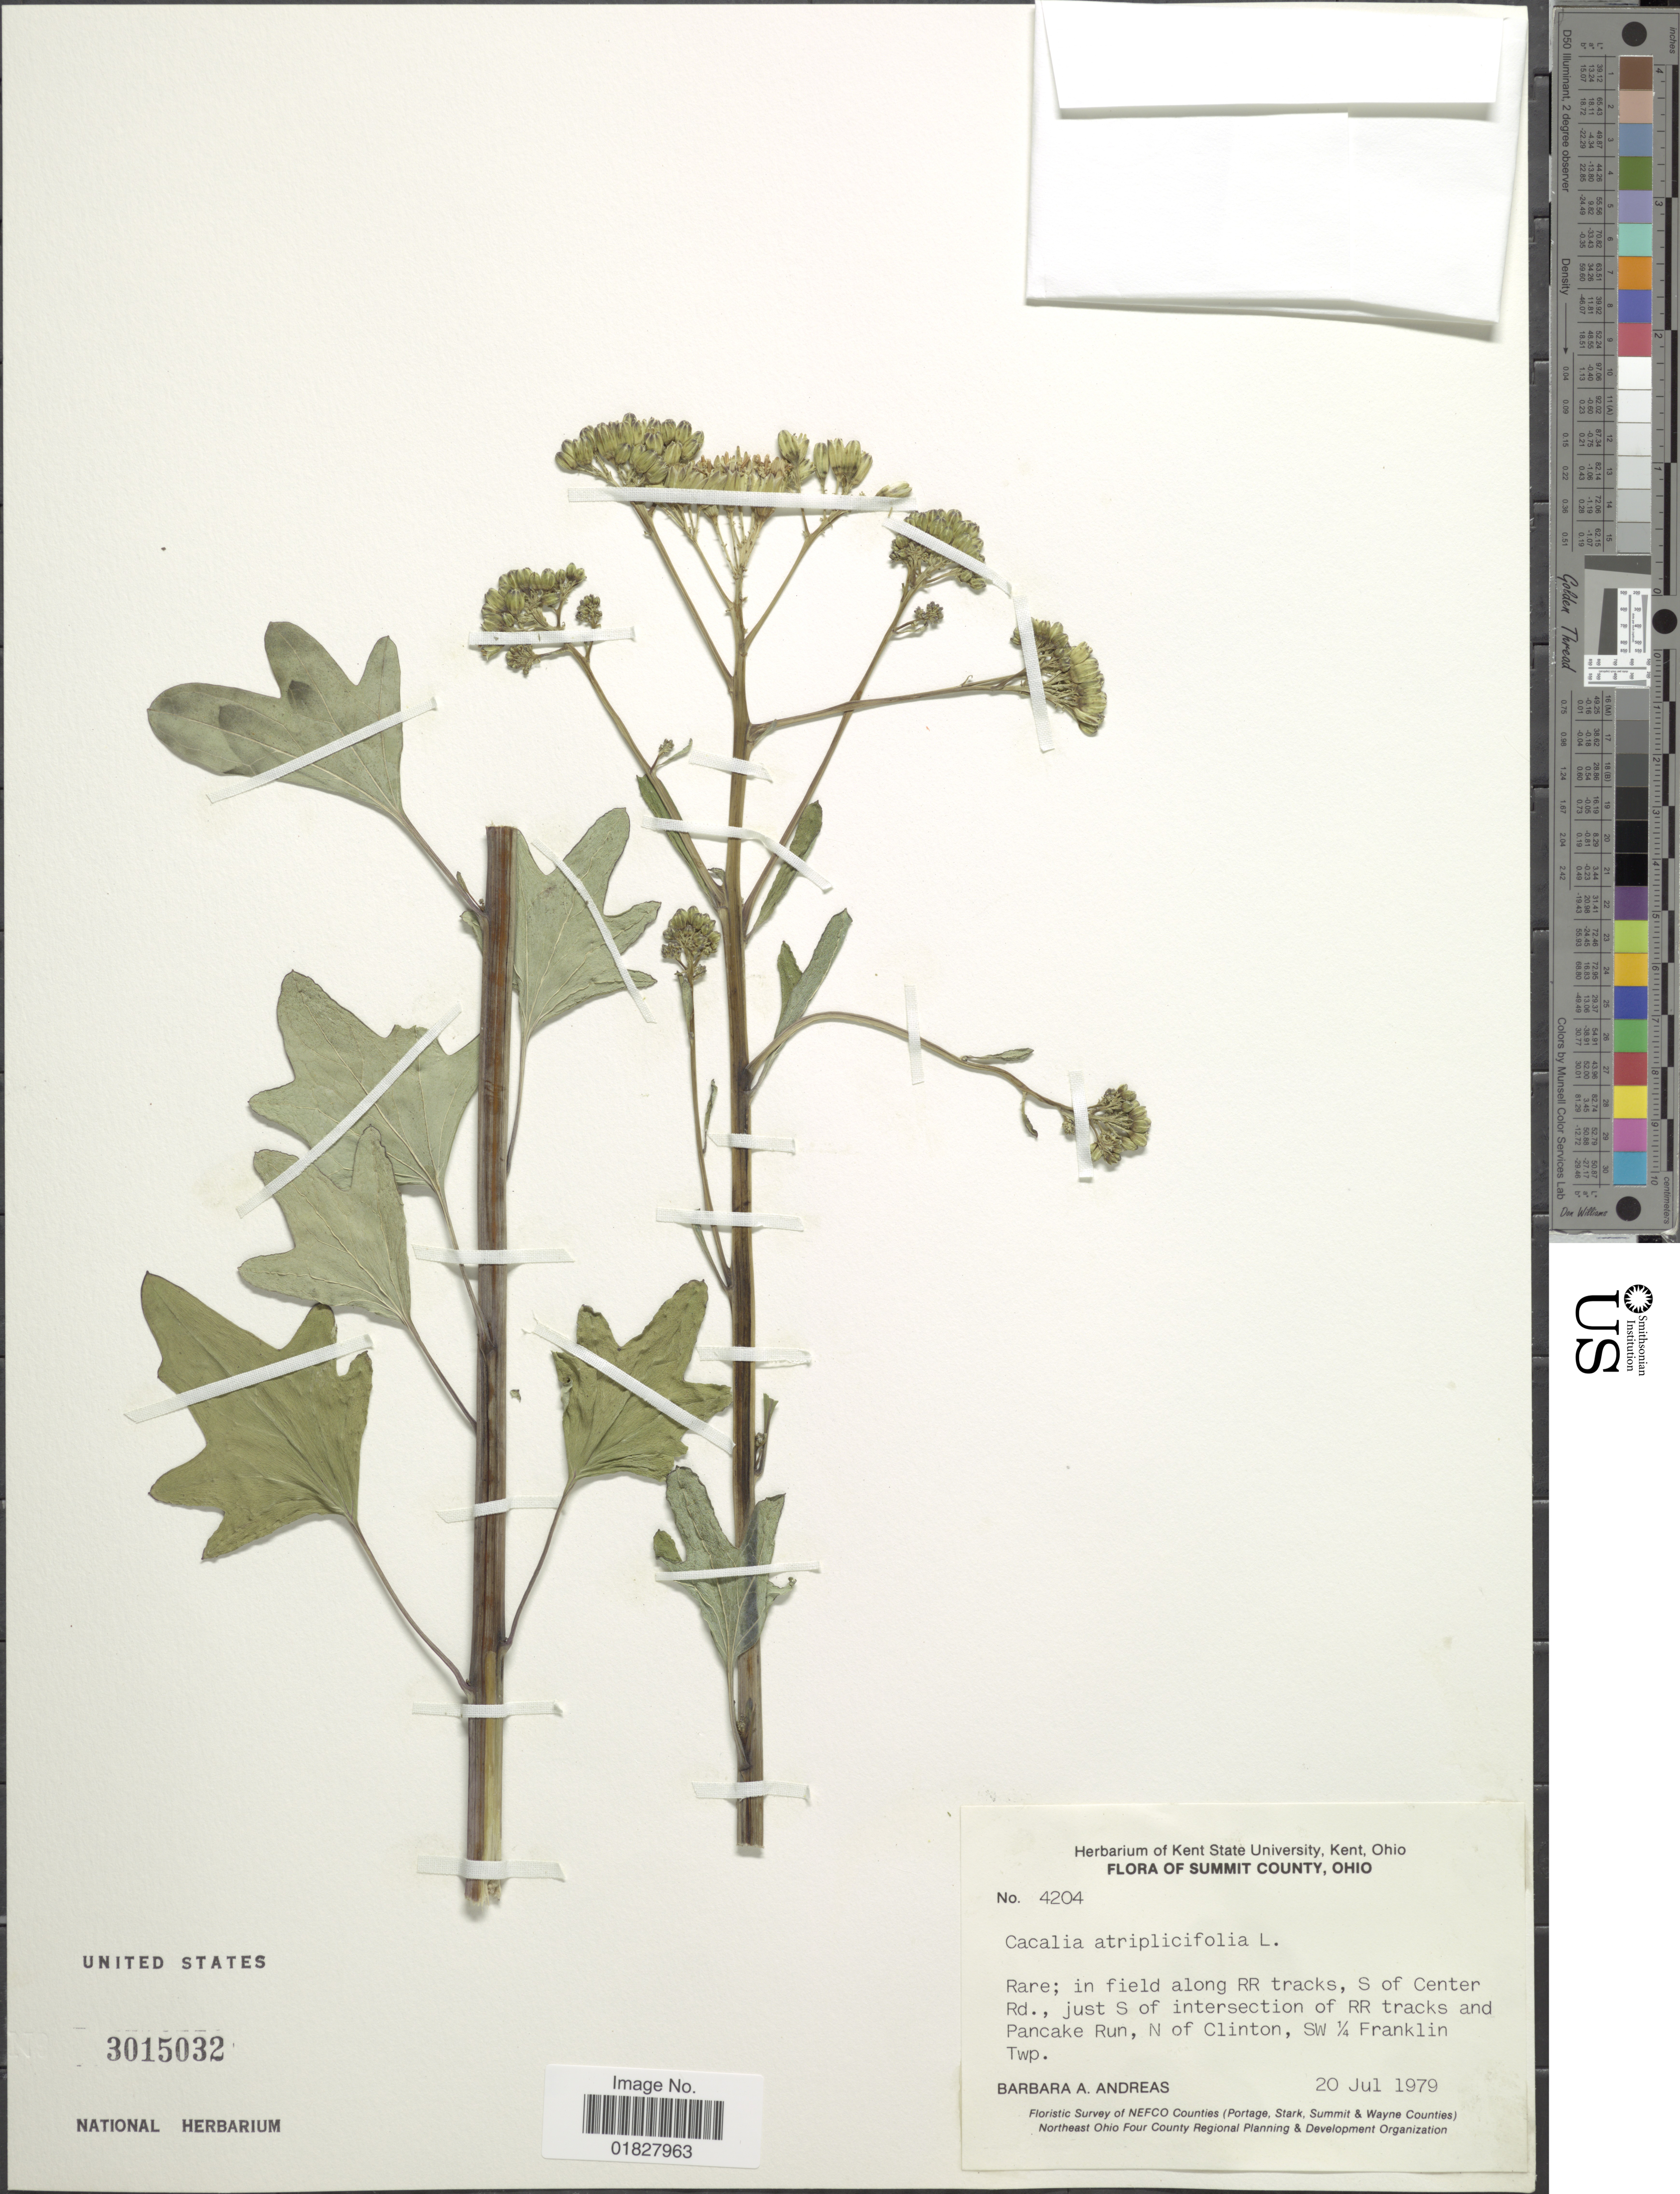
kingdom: Plantae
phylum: Tracheophyta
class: Magnoliopsida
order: Asterales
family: Asteraceae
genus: Arnoglossum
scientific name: Arnoglossum atriplicifolium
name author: (L.) H. Rob.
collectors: B. A. Andreas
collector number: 4204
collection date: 1979-07-20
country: United States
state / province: Ohio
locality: Summit County, along RR tracks, S of Center Rd., just S of intersection of RR tracks and Pancake Run, N of Clinton, SW 1/4 Franklin Twp.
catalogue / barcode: US 3015032